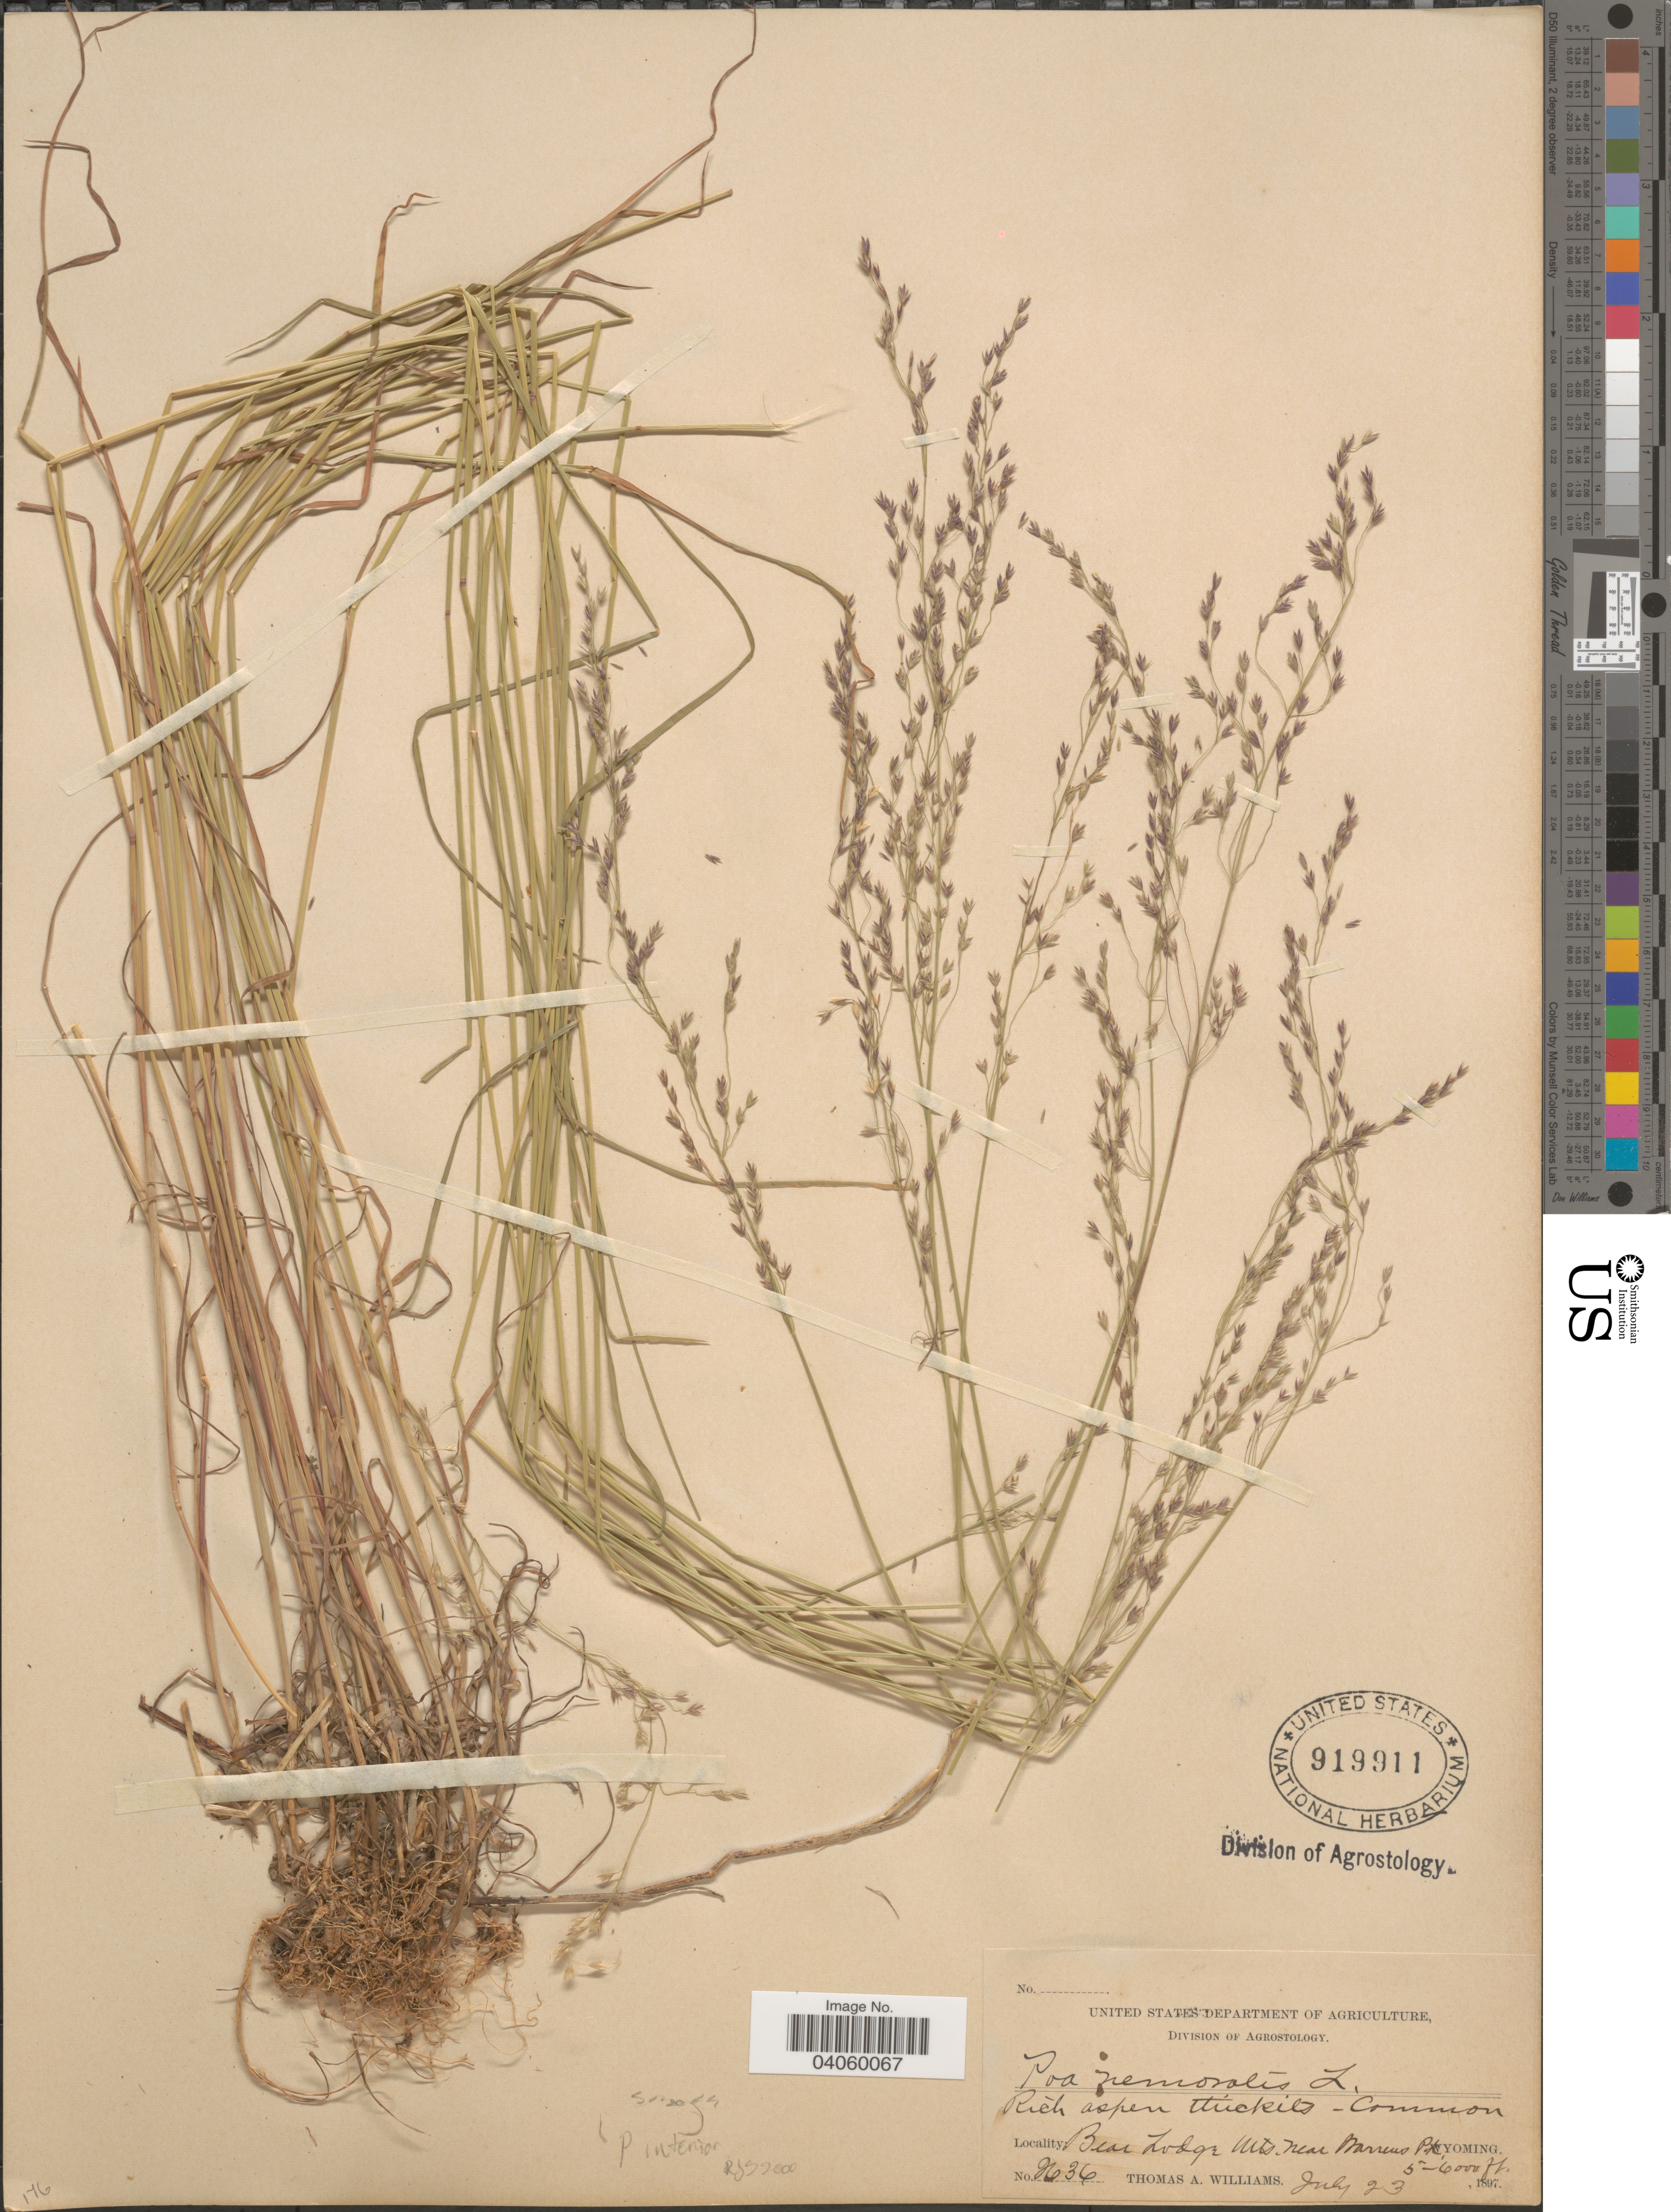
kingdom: Plantae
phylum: Tracheophyta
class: Liliopsida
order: Poales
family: Poaceae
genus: Poa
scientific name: Poa interior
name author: Rydb.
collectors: T. A. Williams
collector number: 2636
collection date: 1897-07-23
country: United States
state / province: Wyoming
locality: Bear Lodge Mts. near Warrens P.K.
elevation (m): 1524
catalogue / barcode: US 919911